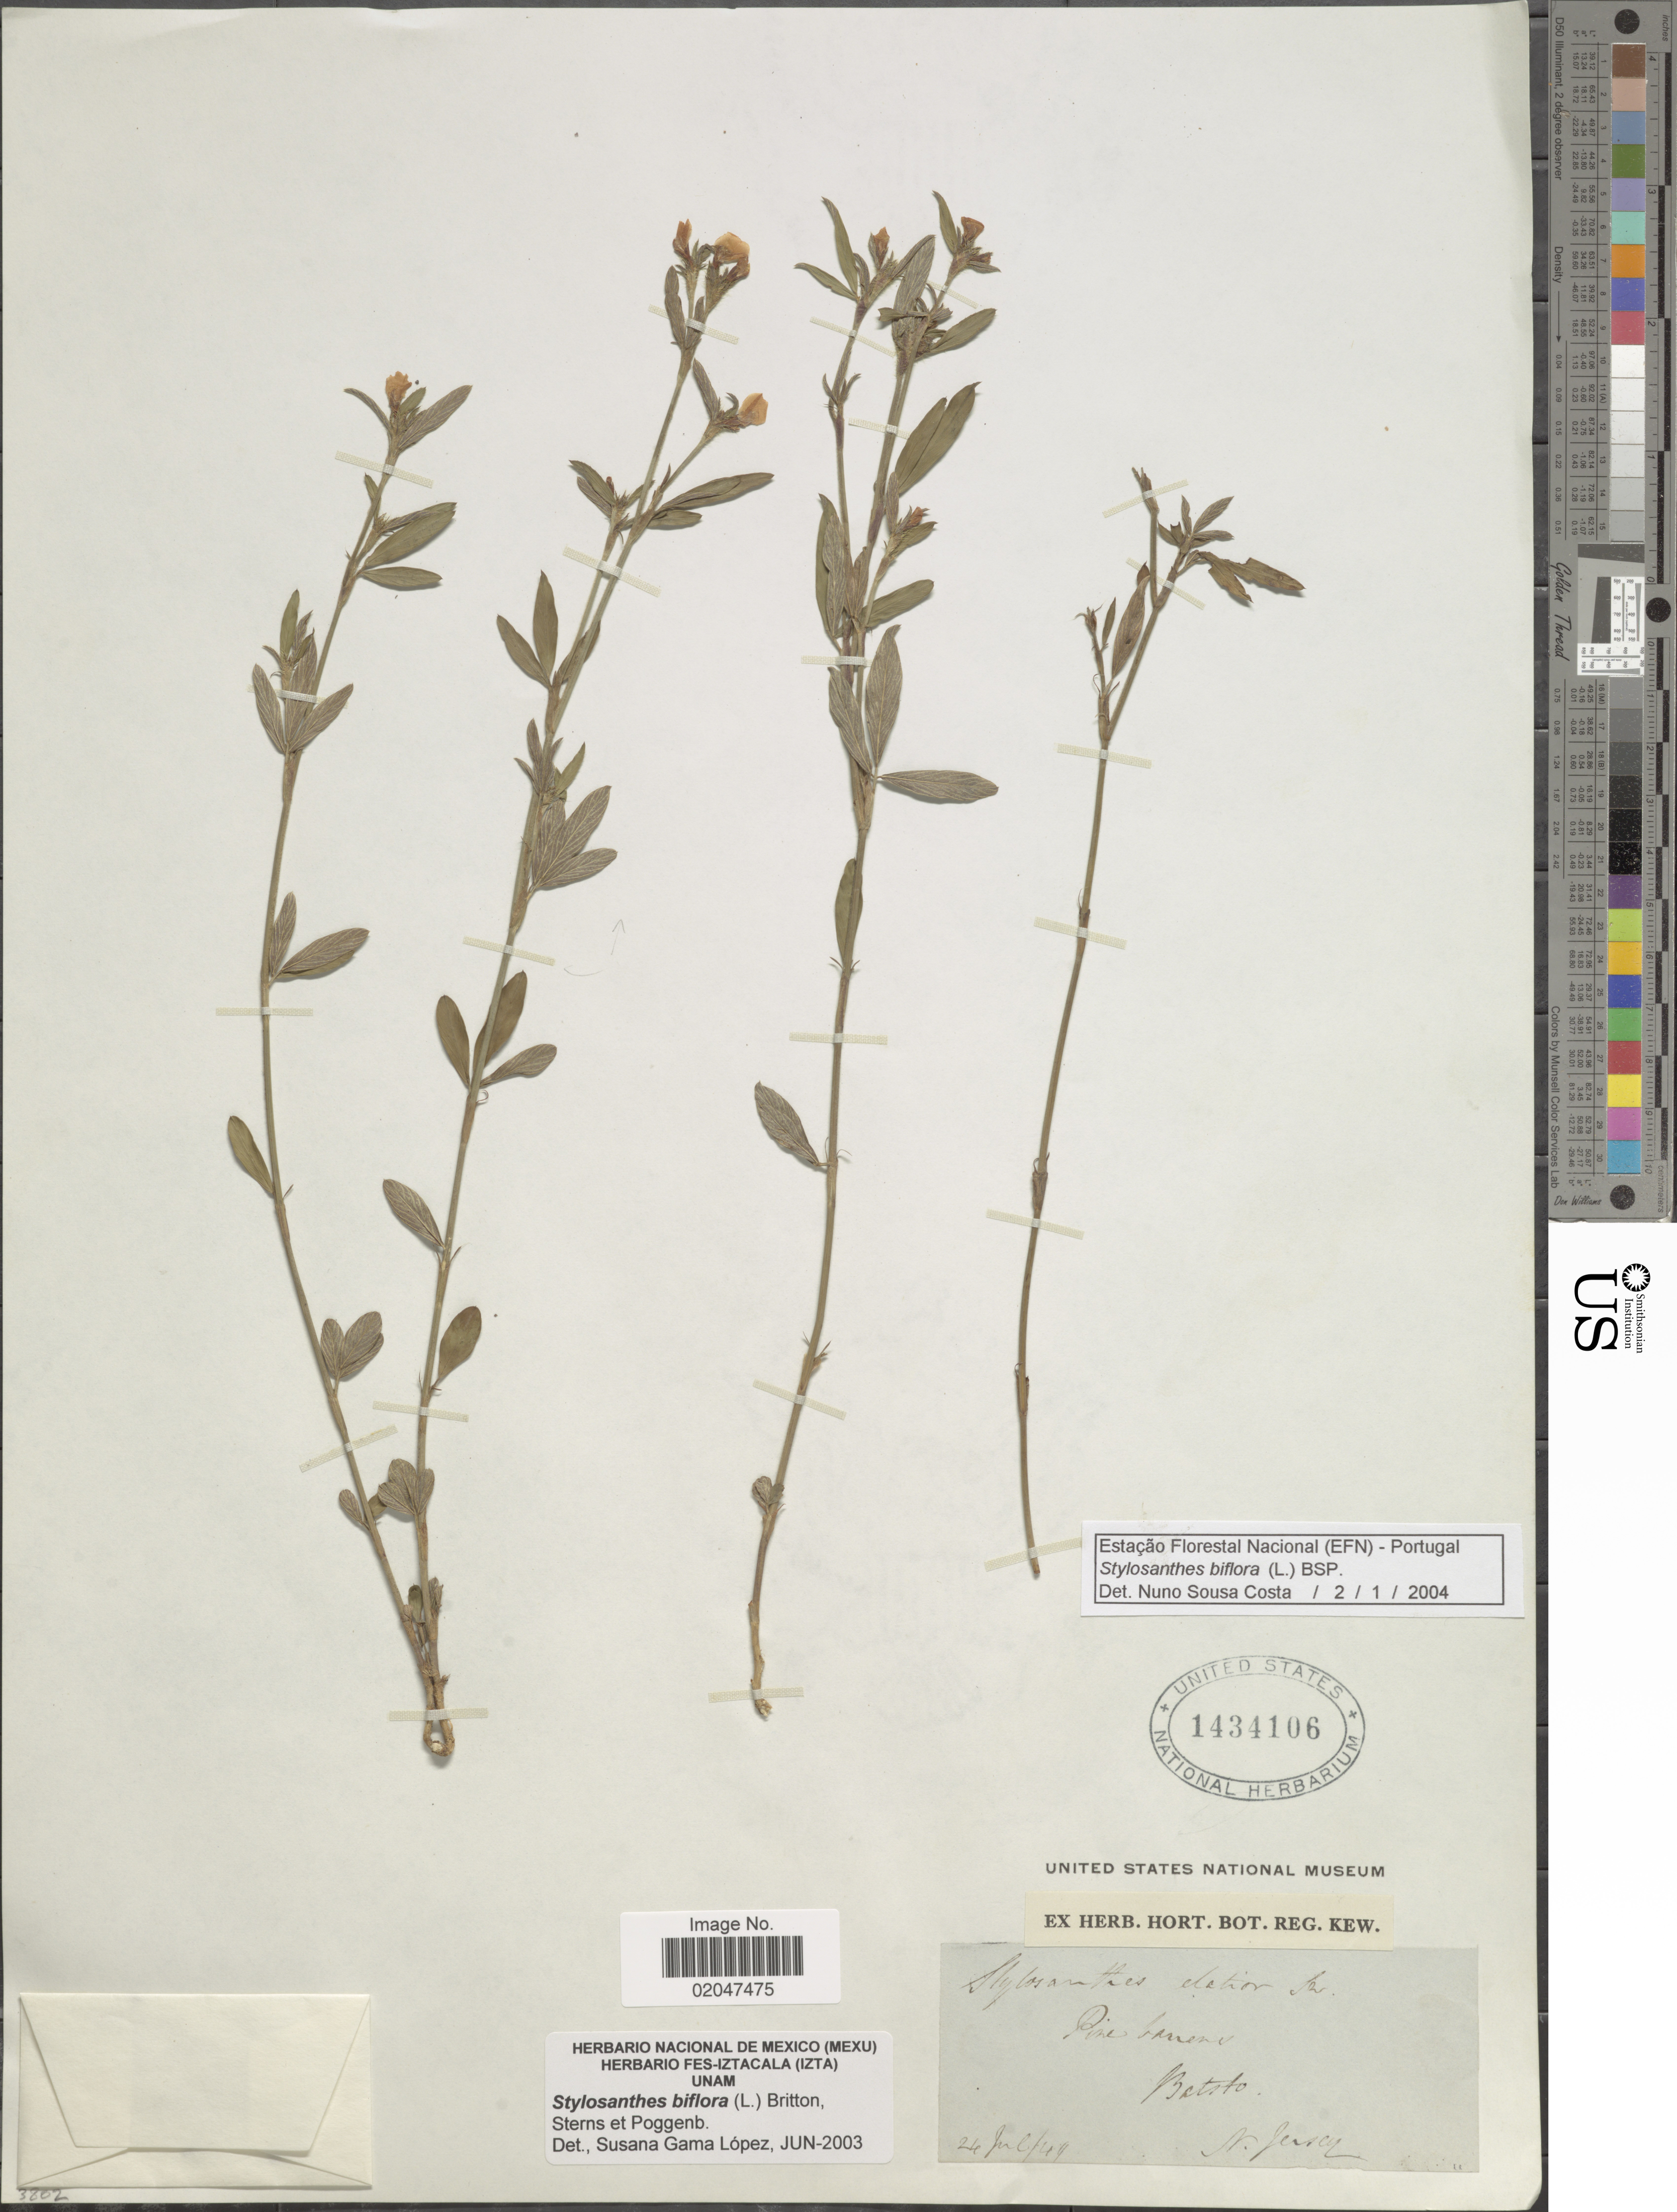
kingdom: Plantae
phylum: Tracheophyta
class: Magnoliopsida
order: Fabales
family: Fabaceae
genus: Stylosanthes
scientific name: Stylosanthes biflora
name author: (L.) Britton et al.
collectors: ex herb. Hort. Reg. Kew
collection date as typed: Transcribed d/m/y: 24/7/49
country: United States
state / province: New Jersey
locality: Pine barrens. Batsto. N. Jersey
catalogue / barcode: US 1434106